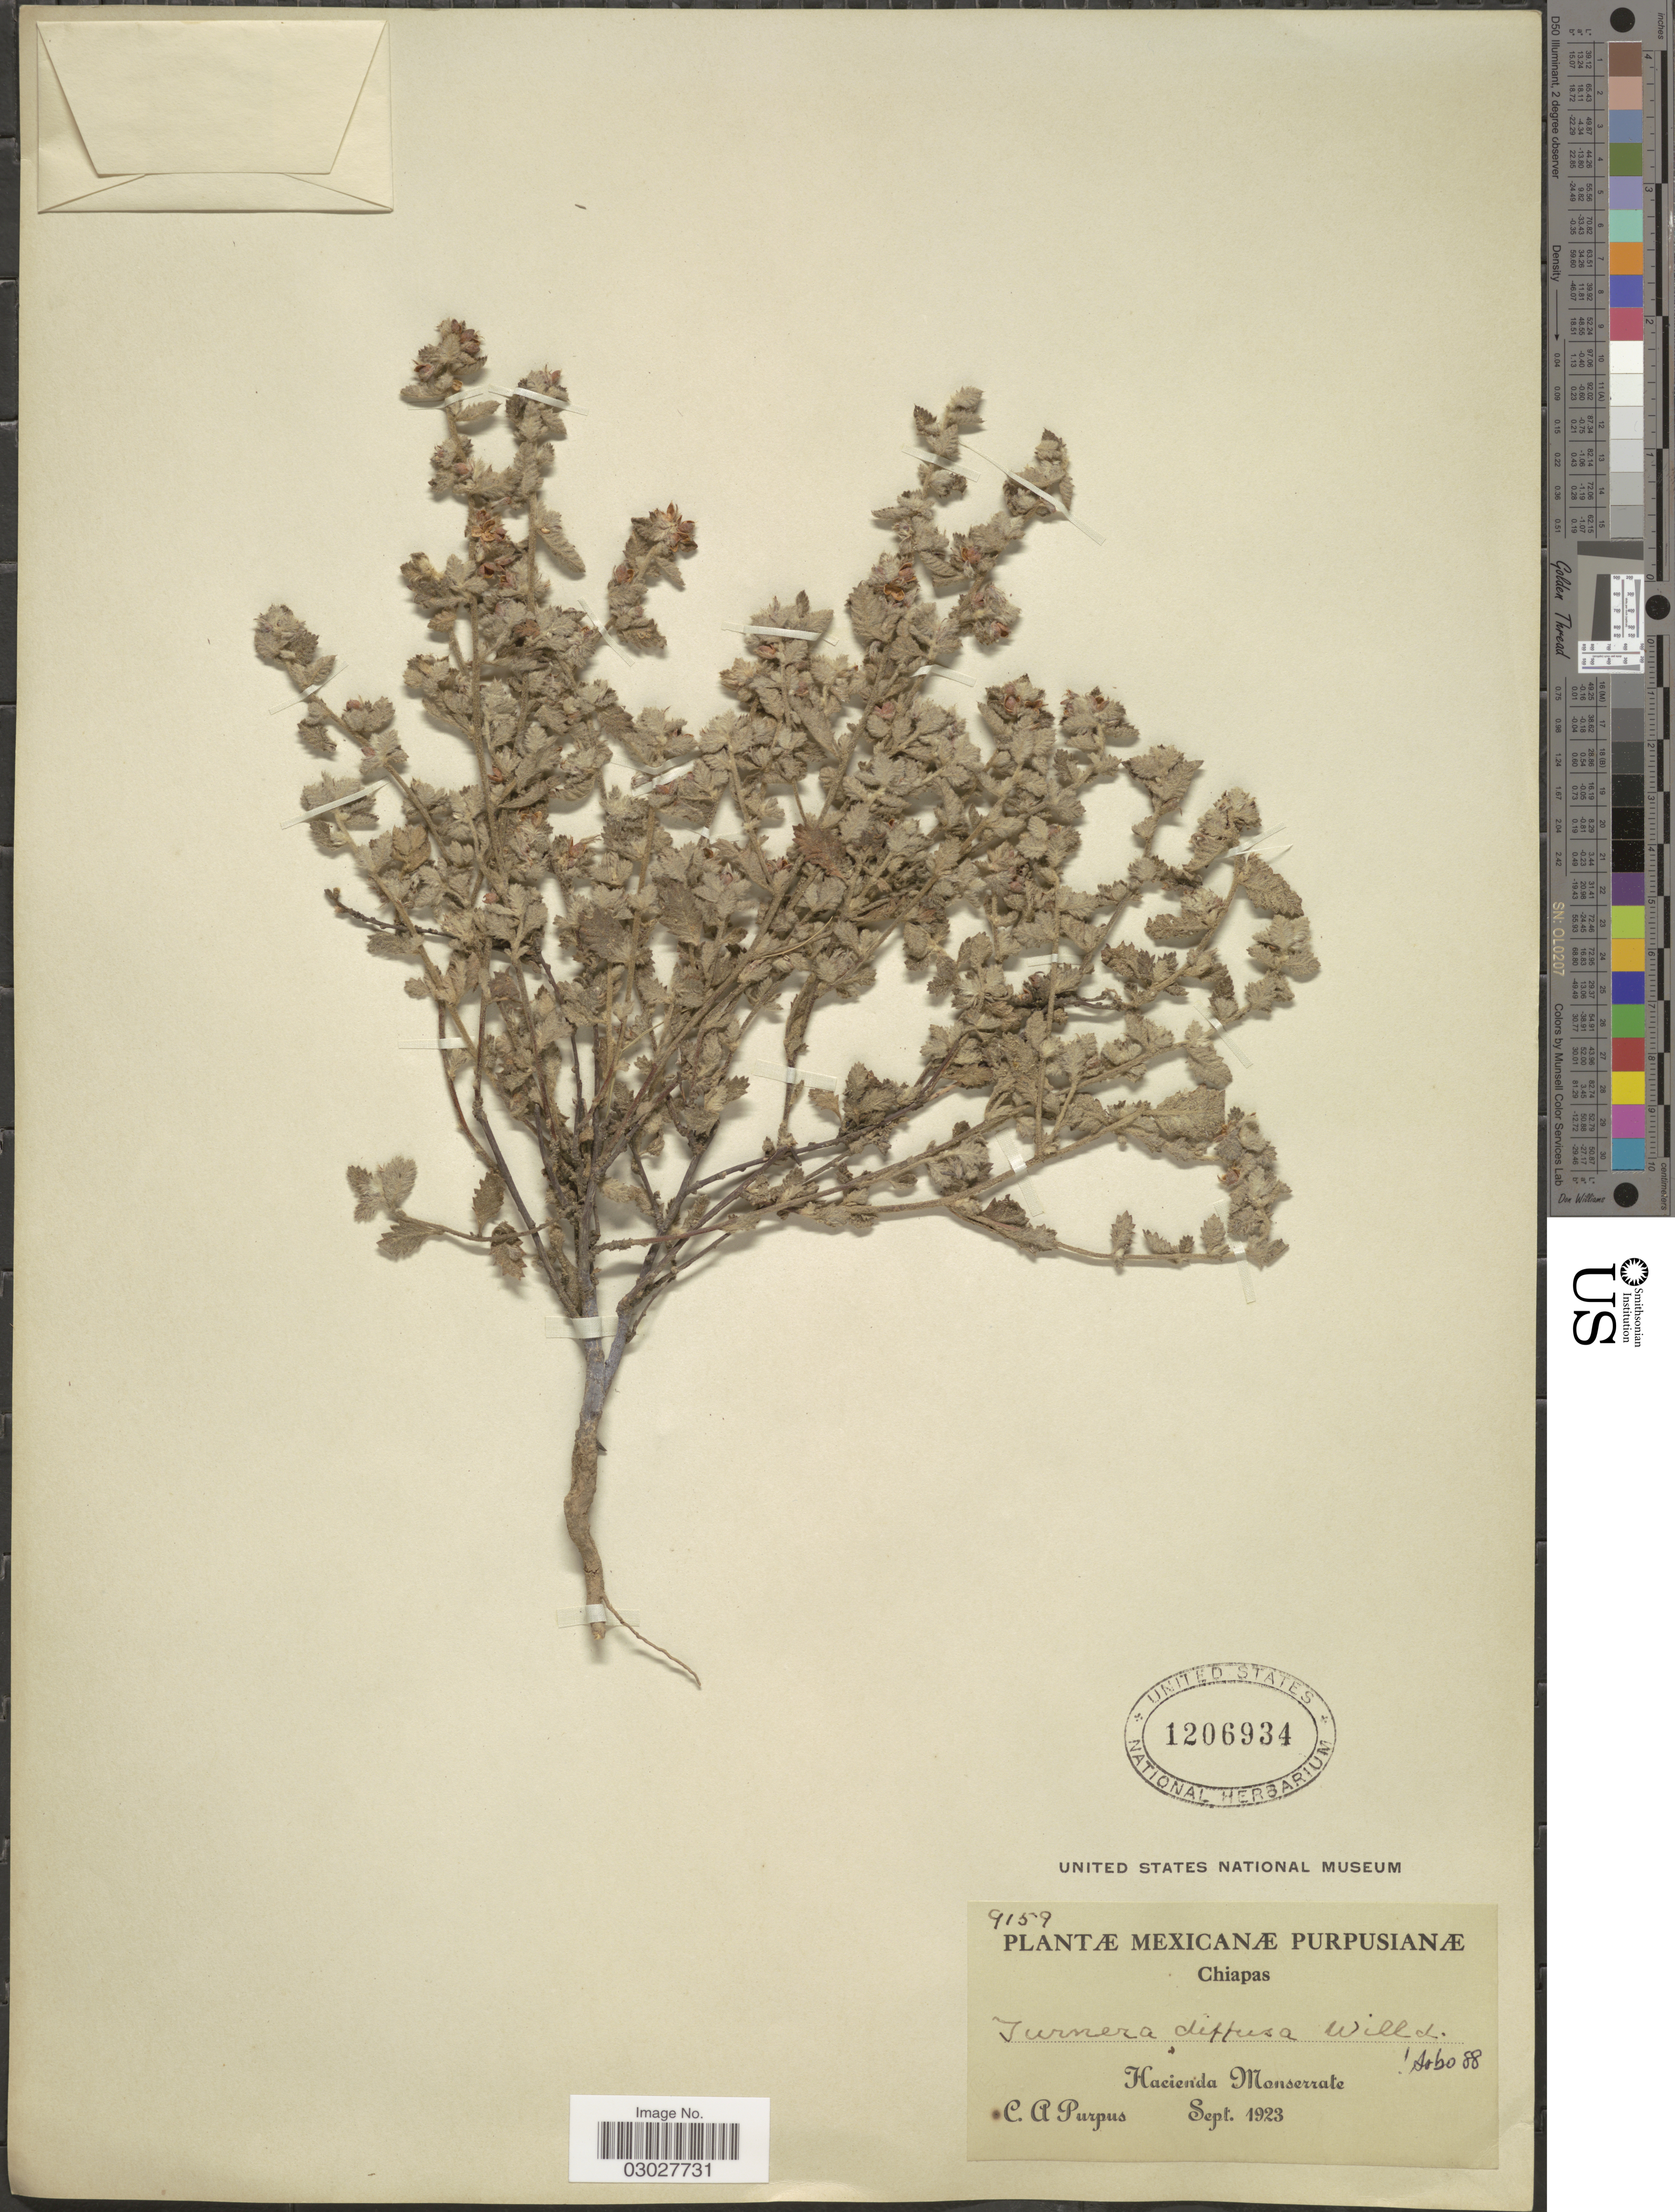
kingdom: Plantae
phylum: Tracheophyta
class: Magnoliopsida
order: Malpighiales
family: Turneraceae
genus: Turnera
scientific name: Turnera diffusa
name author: Willd. ex Schult.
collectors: C. A. Purpus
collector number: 9159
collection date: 1923-09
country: Mexico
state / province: Chiapas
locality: Hacienda Monserrate.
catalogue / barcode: US 1206934